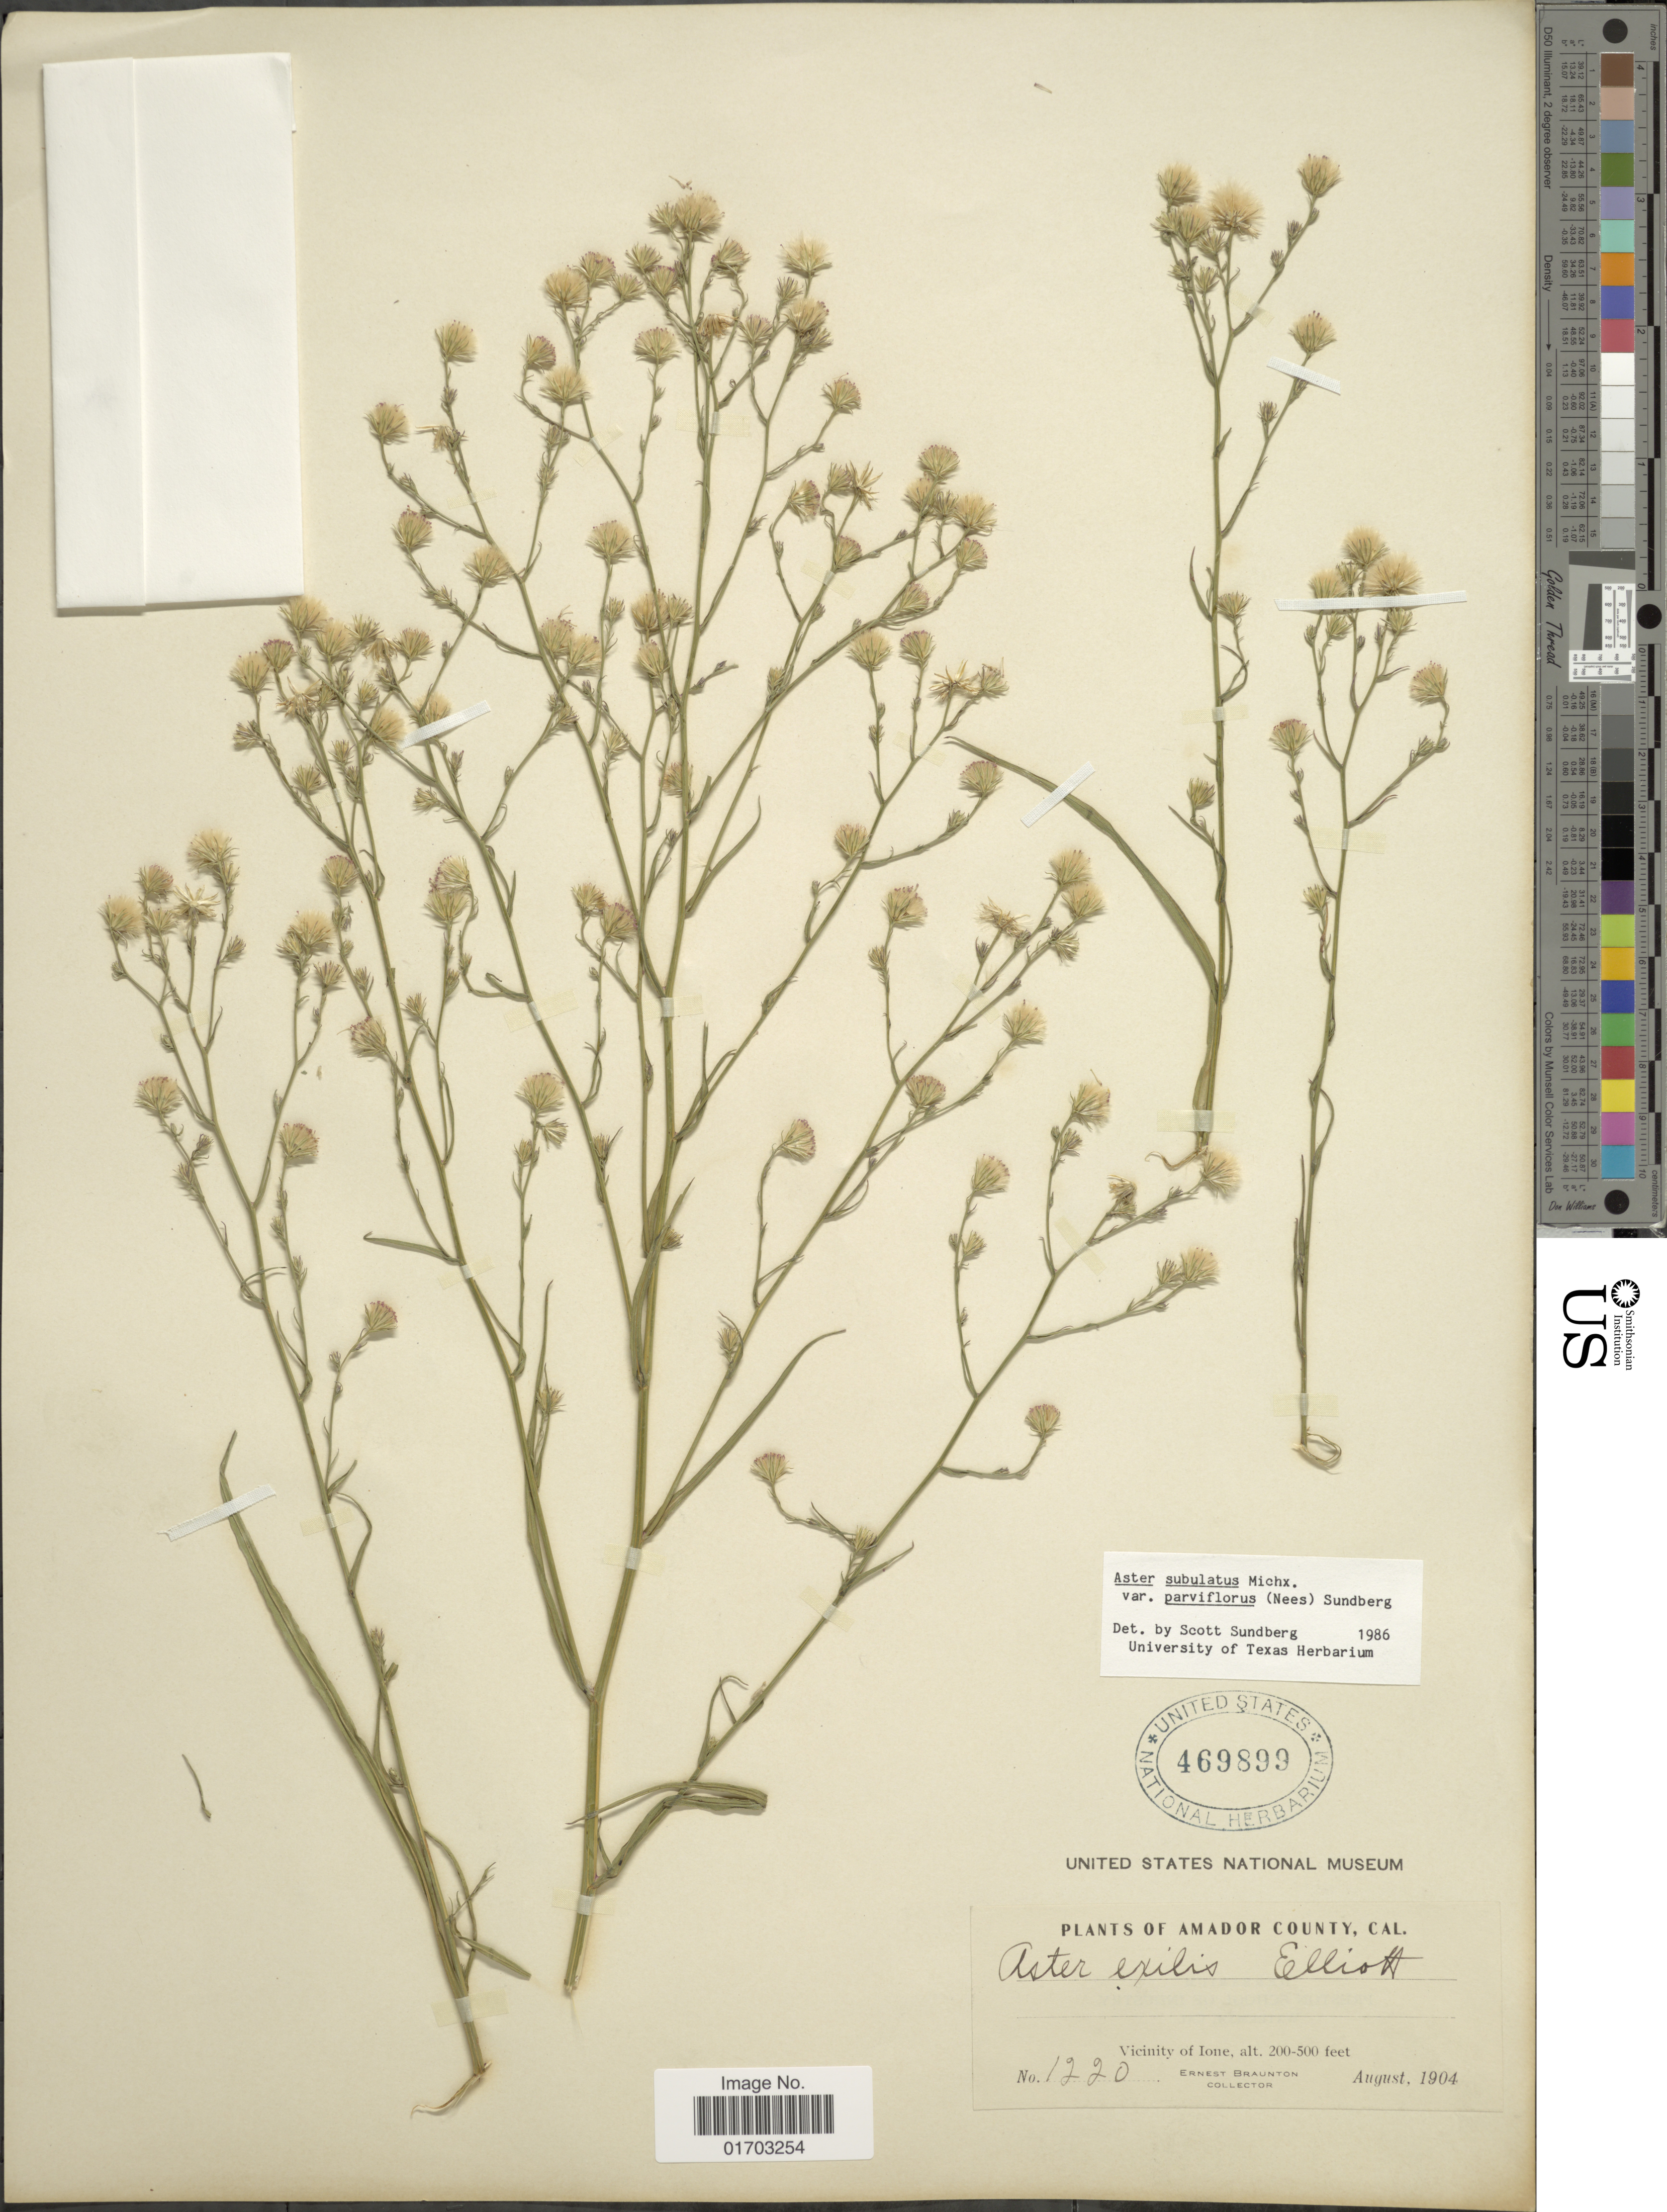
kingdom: Plantae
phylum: Tracheophyta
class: Magnoliopsida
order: Asterales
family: Asteraceae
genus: Symphyotrichum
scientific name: Symphyotrichum subulatum var. parviflorum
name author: (Nees) S.D. Sundb.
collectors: E. Braunton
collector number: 1220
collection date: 1904-08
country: United States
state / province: California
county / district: Amador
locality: Amador County, vicinity of Ione.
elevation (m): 61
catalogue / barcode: US 469899